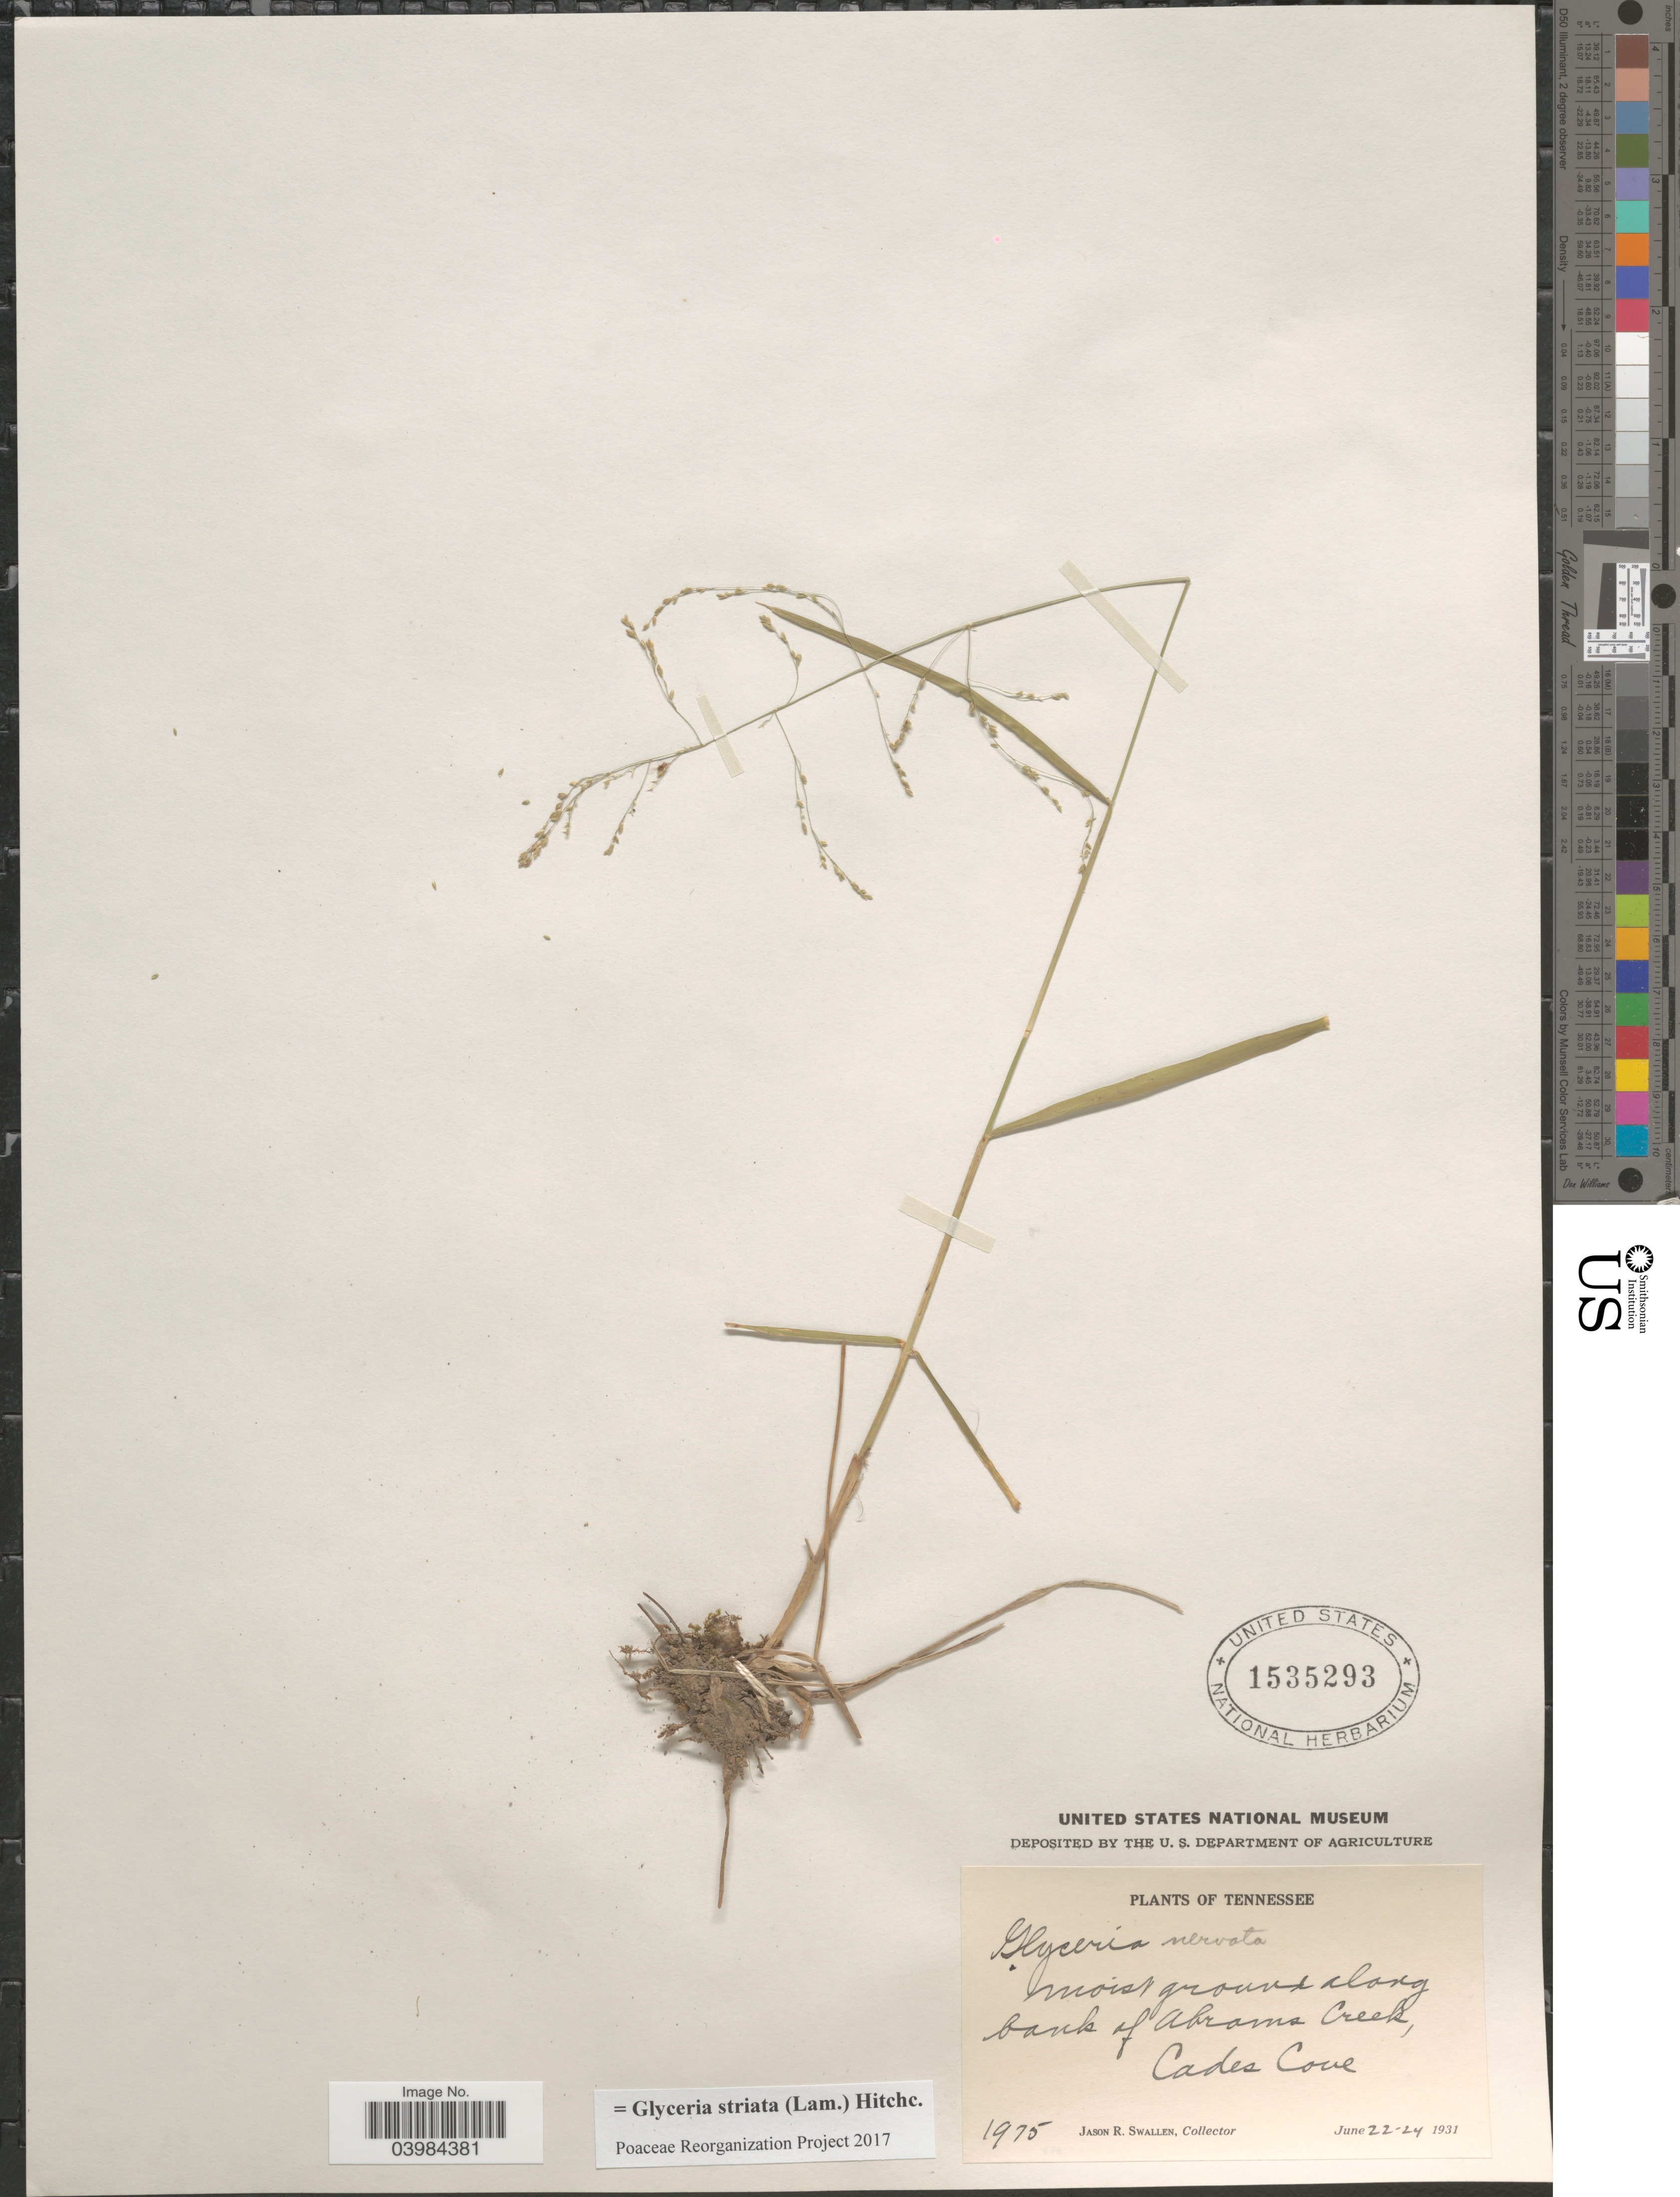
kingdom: Plantae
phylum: Tracheophyta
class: Liliopsida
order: Poales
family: Poaceae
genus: Glyceria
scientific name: Glyceria striata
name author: (Lam.) Hitchc.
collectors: J. R. Swallen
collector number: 1975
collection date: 1931-06-22/1931-06-24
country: United States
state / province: Tennessee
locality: Along banks of Abrams Creek, Cades Cove.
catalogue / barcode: US 1535293